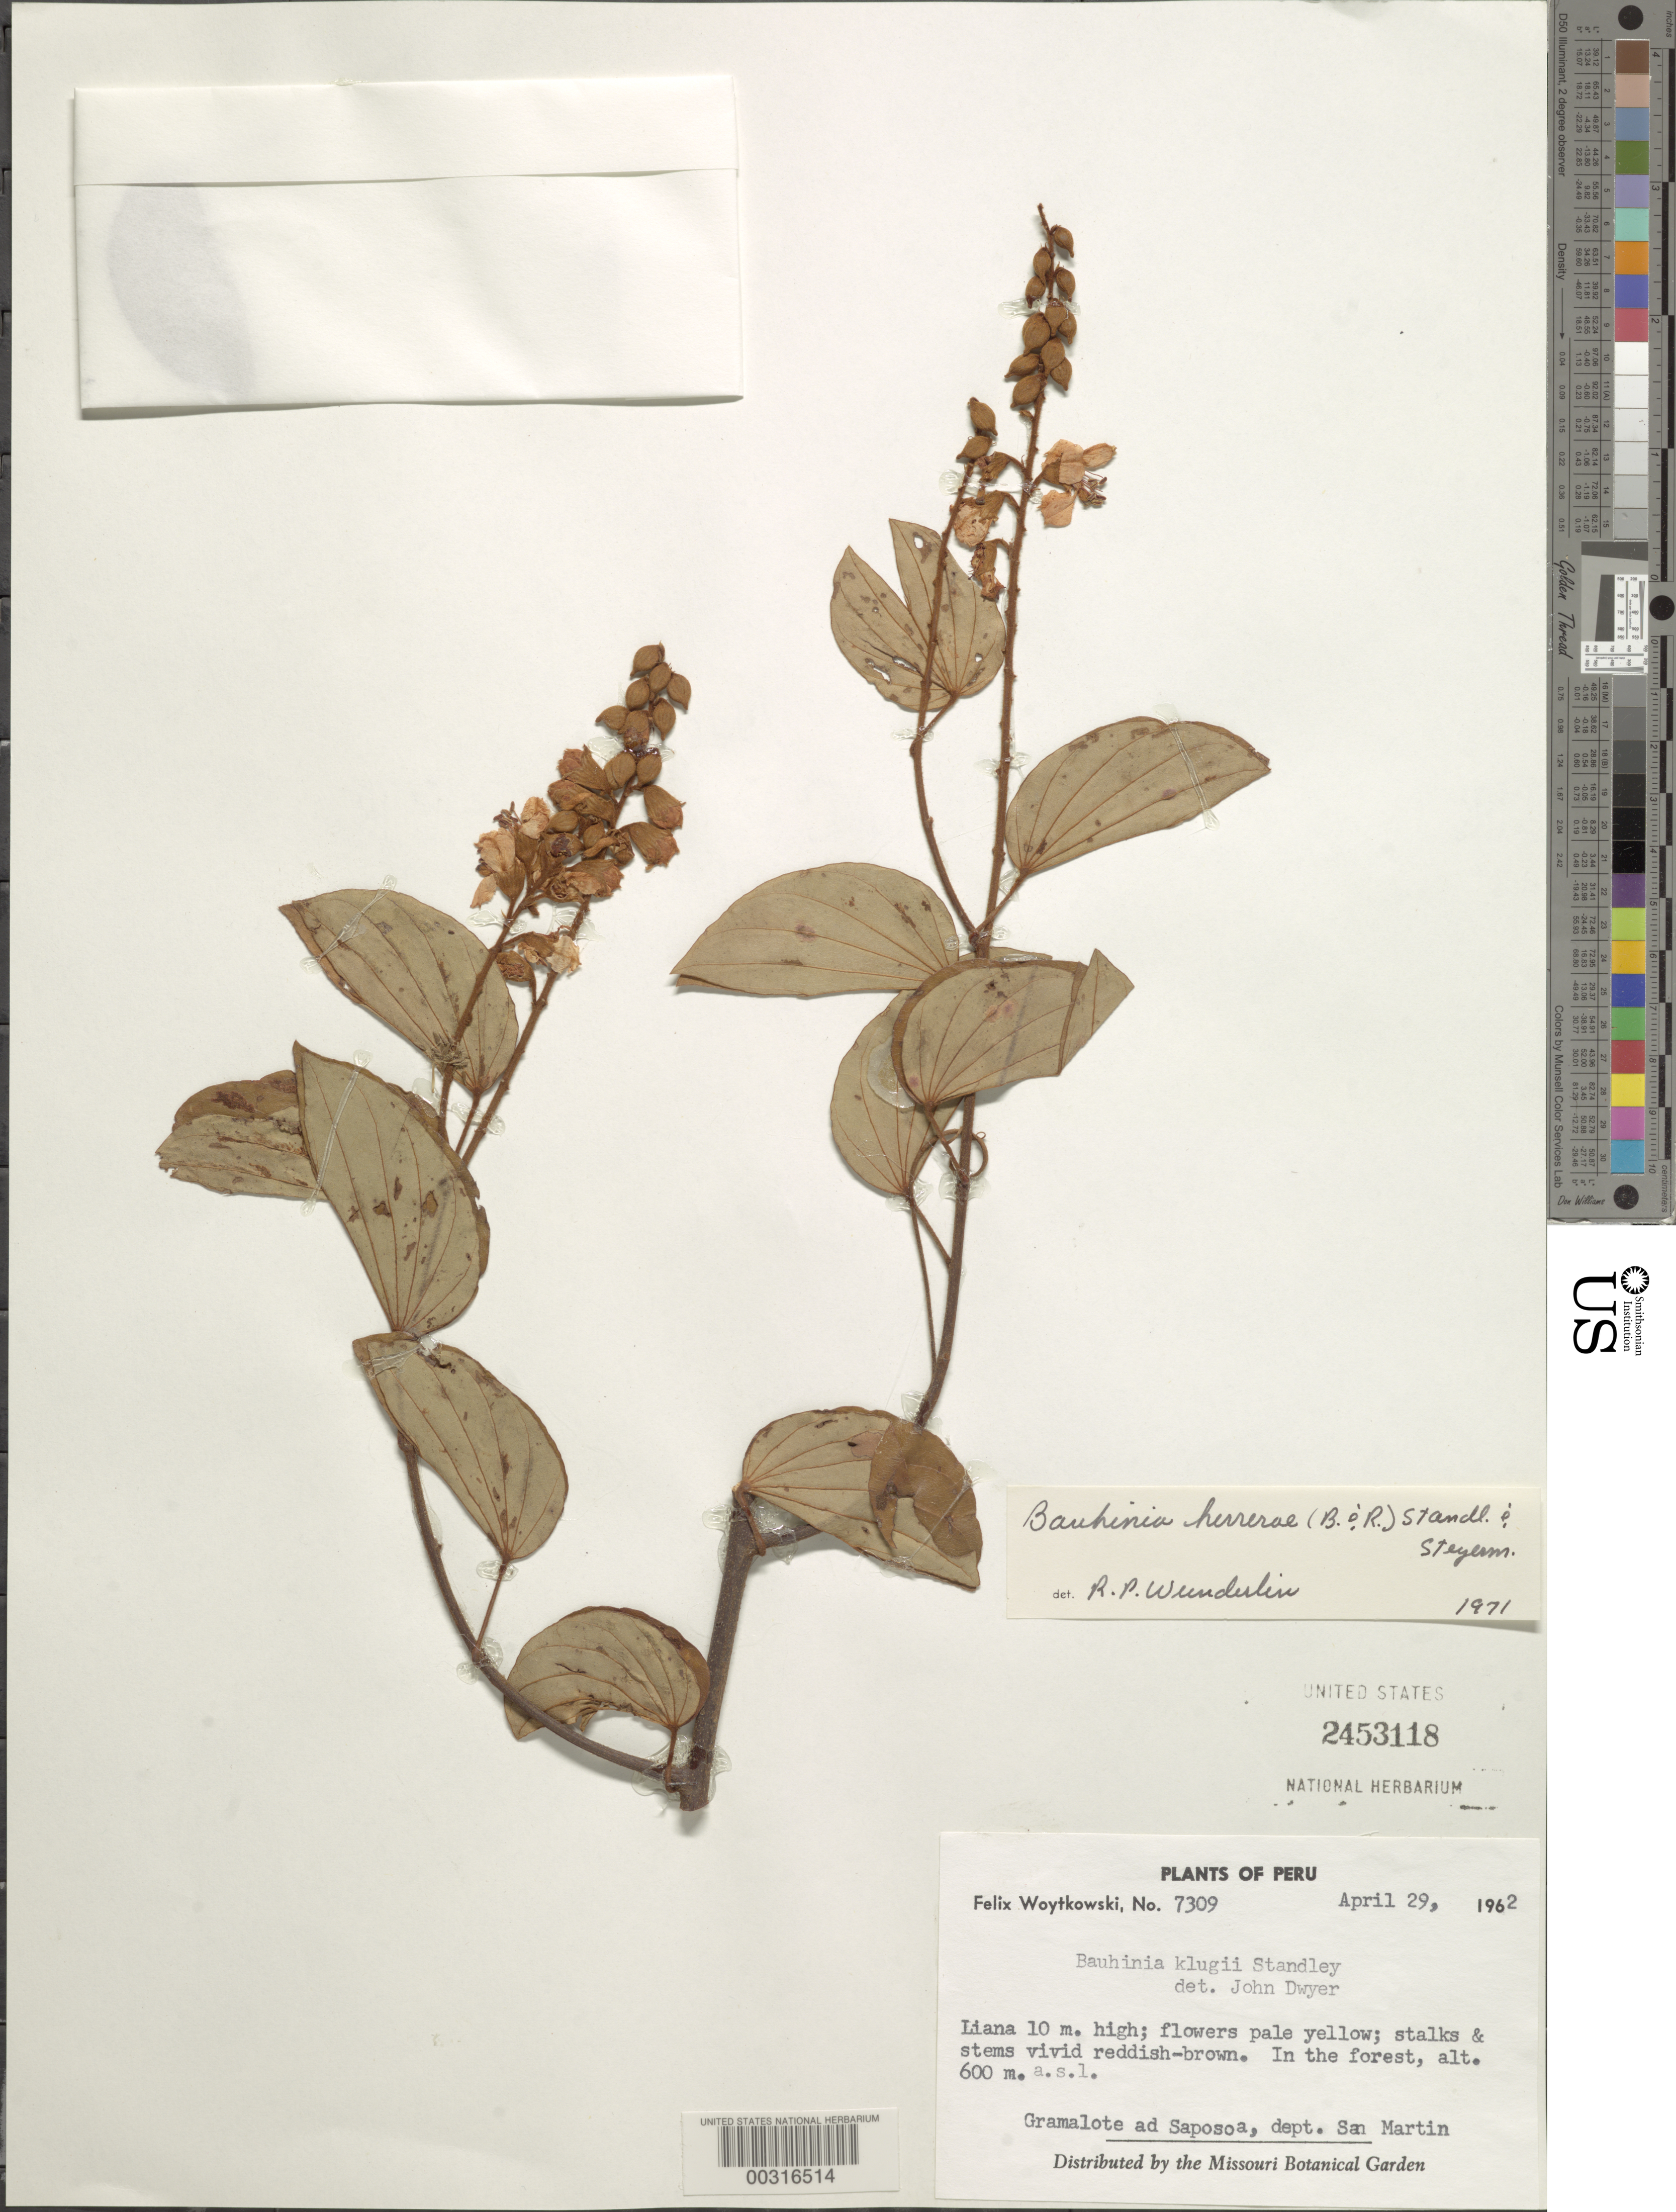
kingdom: Plantae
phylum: Tracheophyta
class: Magnoliopsida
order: Fabales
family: Fabaceae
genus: Bauhinia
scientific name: Bauhinia herrerae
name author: (Britton & Rose) Standl. & Steyerm.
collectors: F. Woytkowski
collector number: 7309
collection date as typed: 29 Apr 1962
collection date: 1962-04-29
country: Peru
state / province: San Martín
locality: Gramalote and saposoa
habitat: Forest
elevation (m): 600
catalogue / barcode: US 2453118